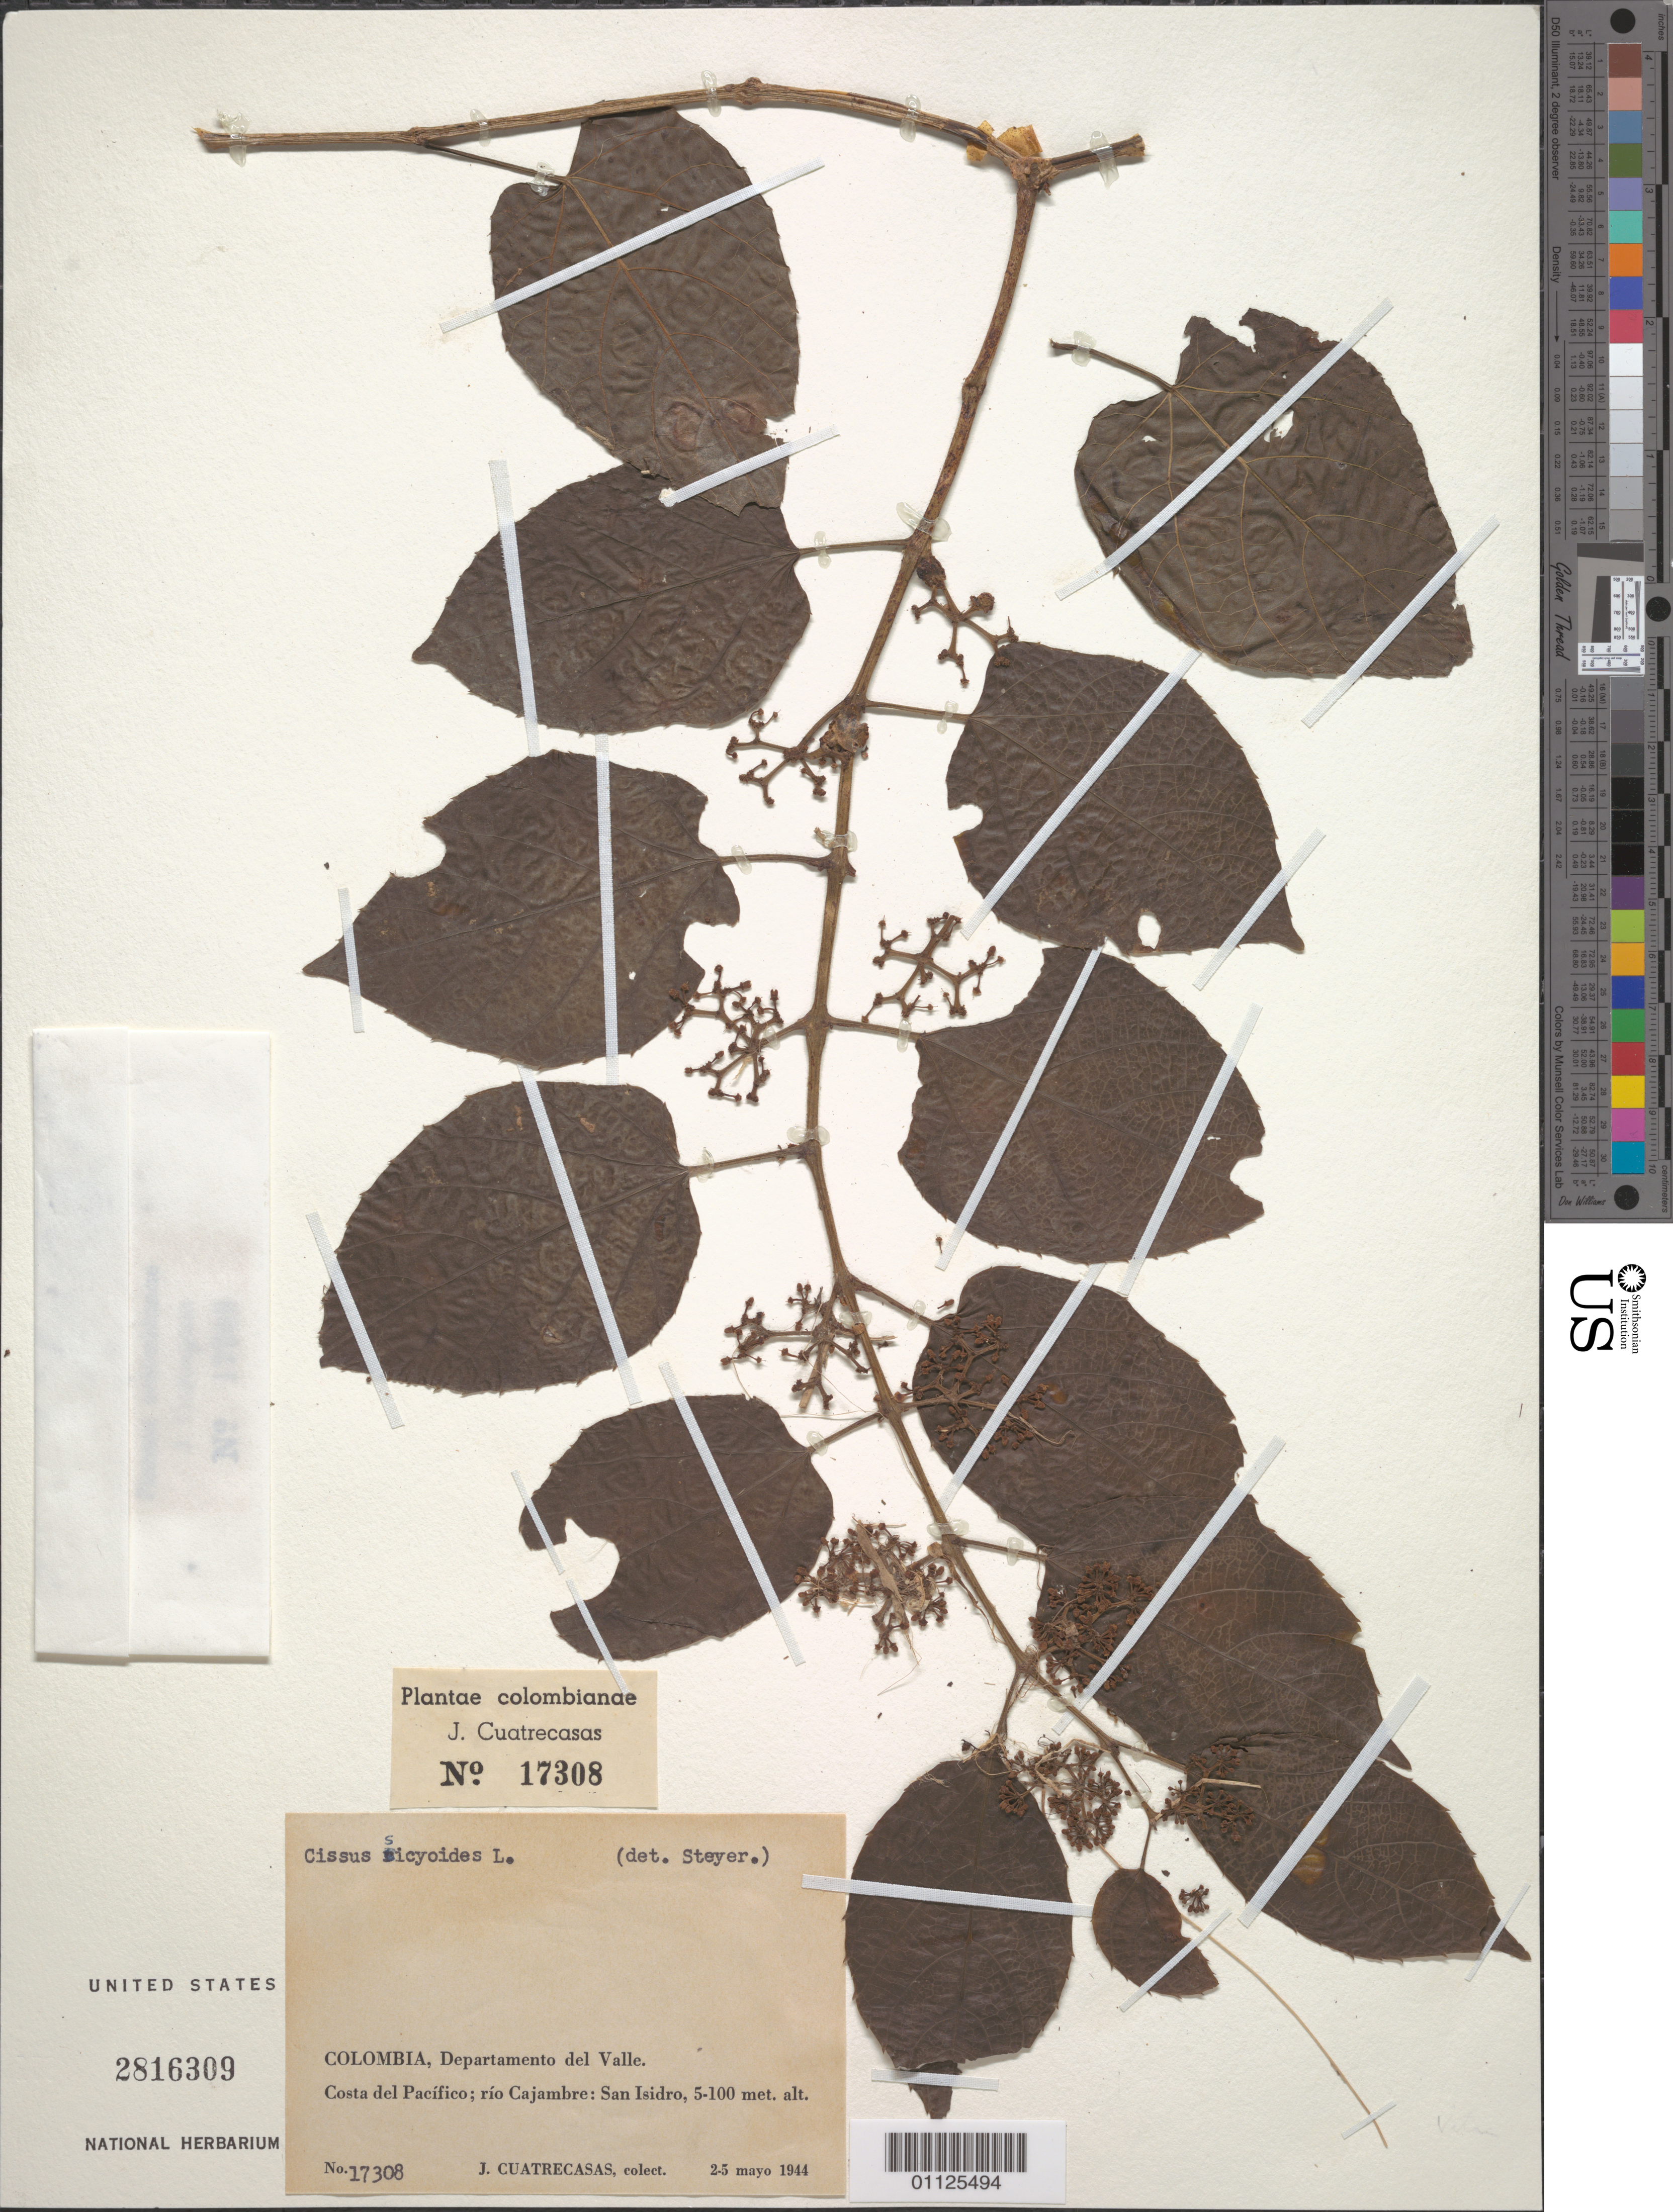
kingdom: Plantae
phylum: Tracheophyta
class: Magnoliopsida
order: Vitales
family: Vitaceae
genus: Cissus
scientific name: Cissus verticillata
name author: (L.) Nicolson & C.E. Jarvis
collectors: J. Cuatrecasas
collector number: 17308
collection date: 1944-05-02/1944-05-05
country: Colombia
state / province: Valle del Cauca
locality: Costa del Pacifico; rio Cajambre: San Isidro.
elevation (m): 5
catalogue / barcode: US 2816309